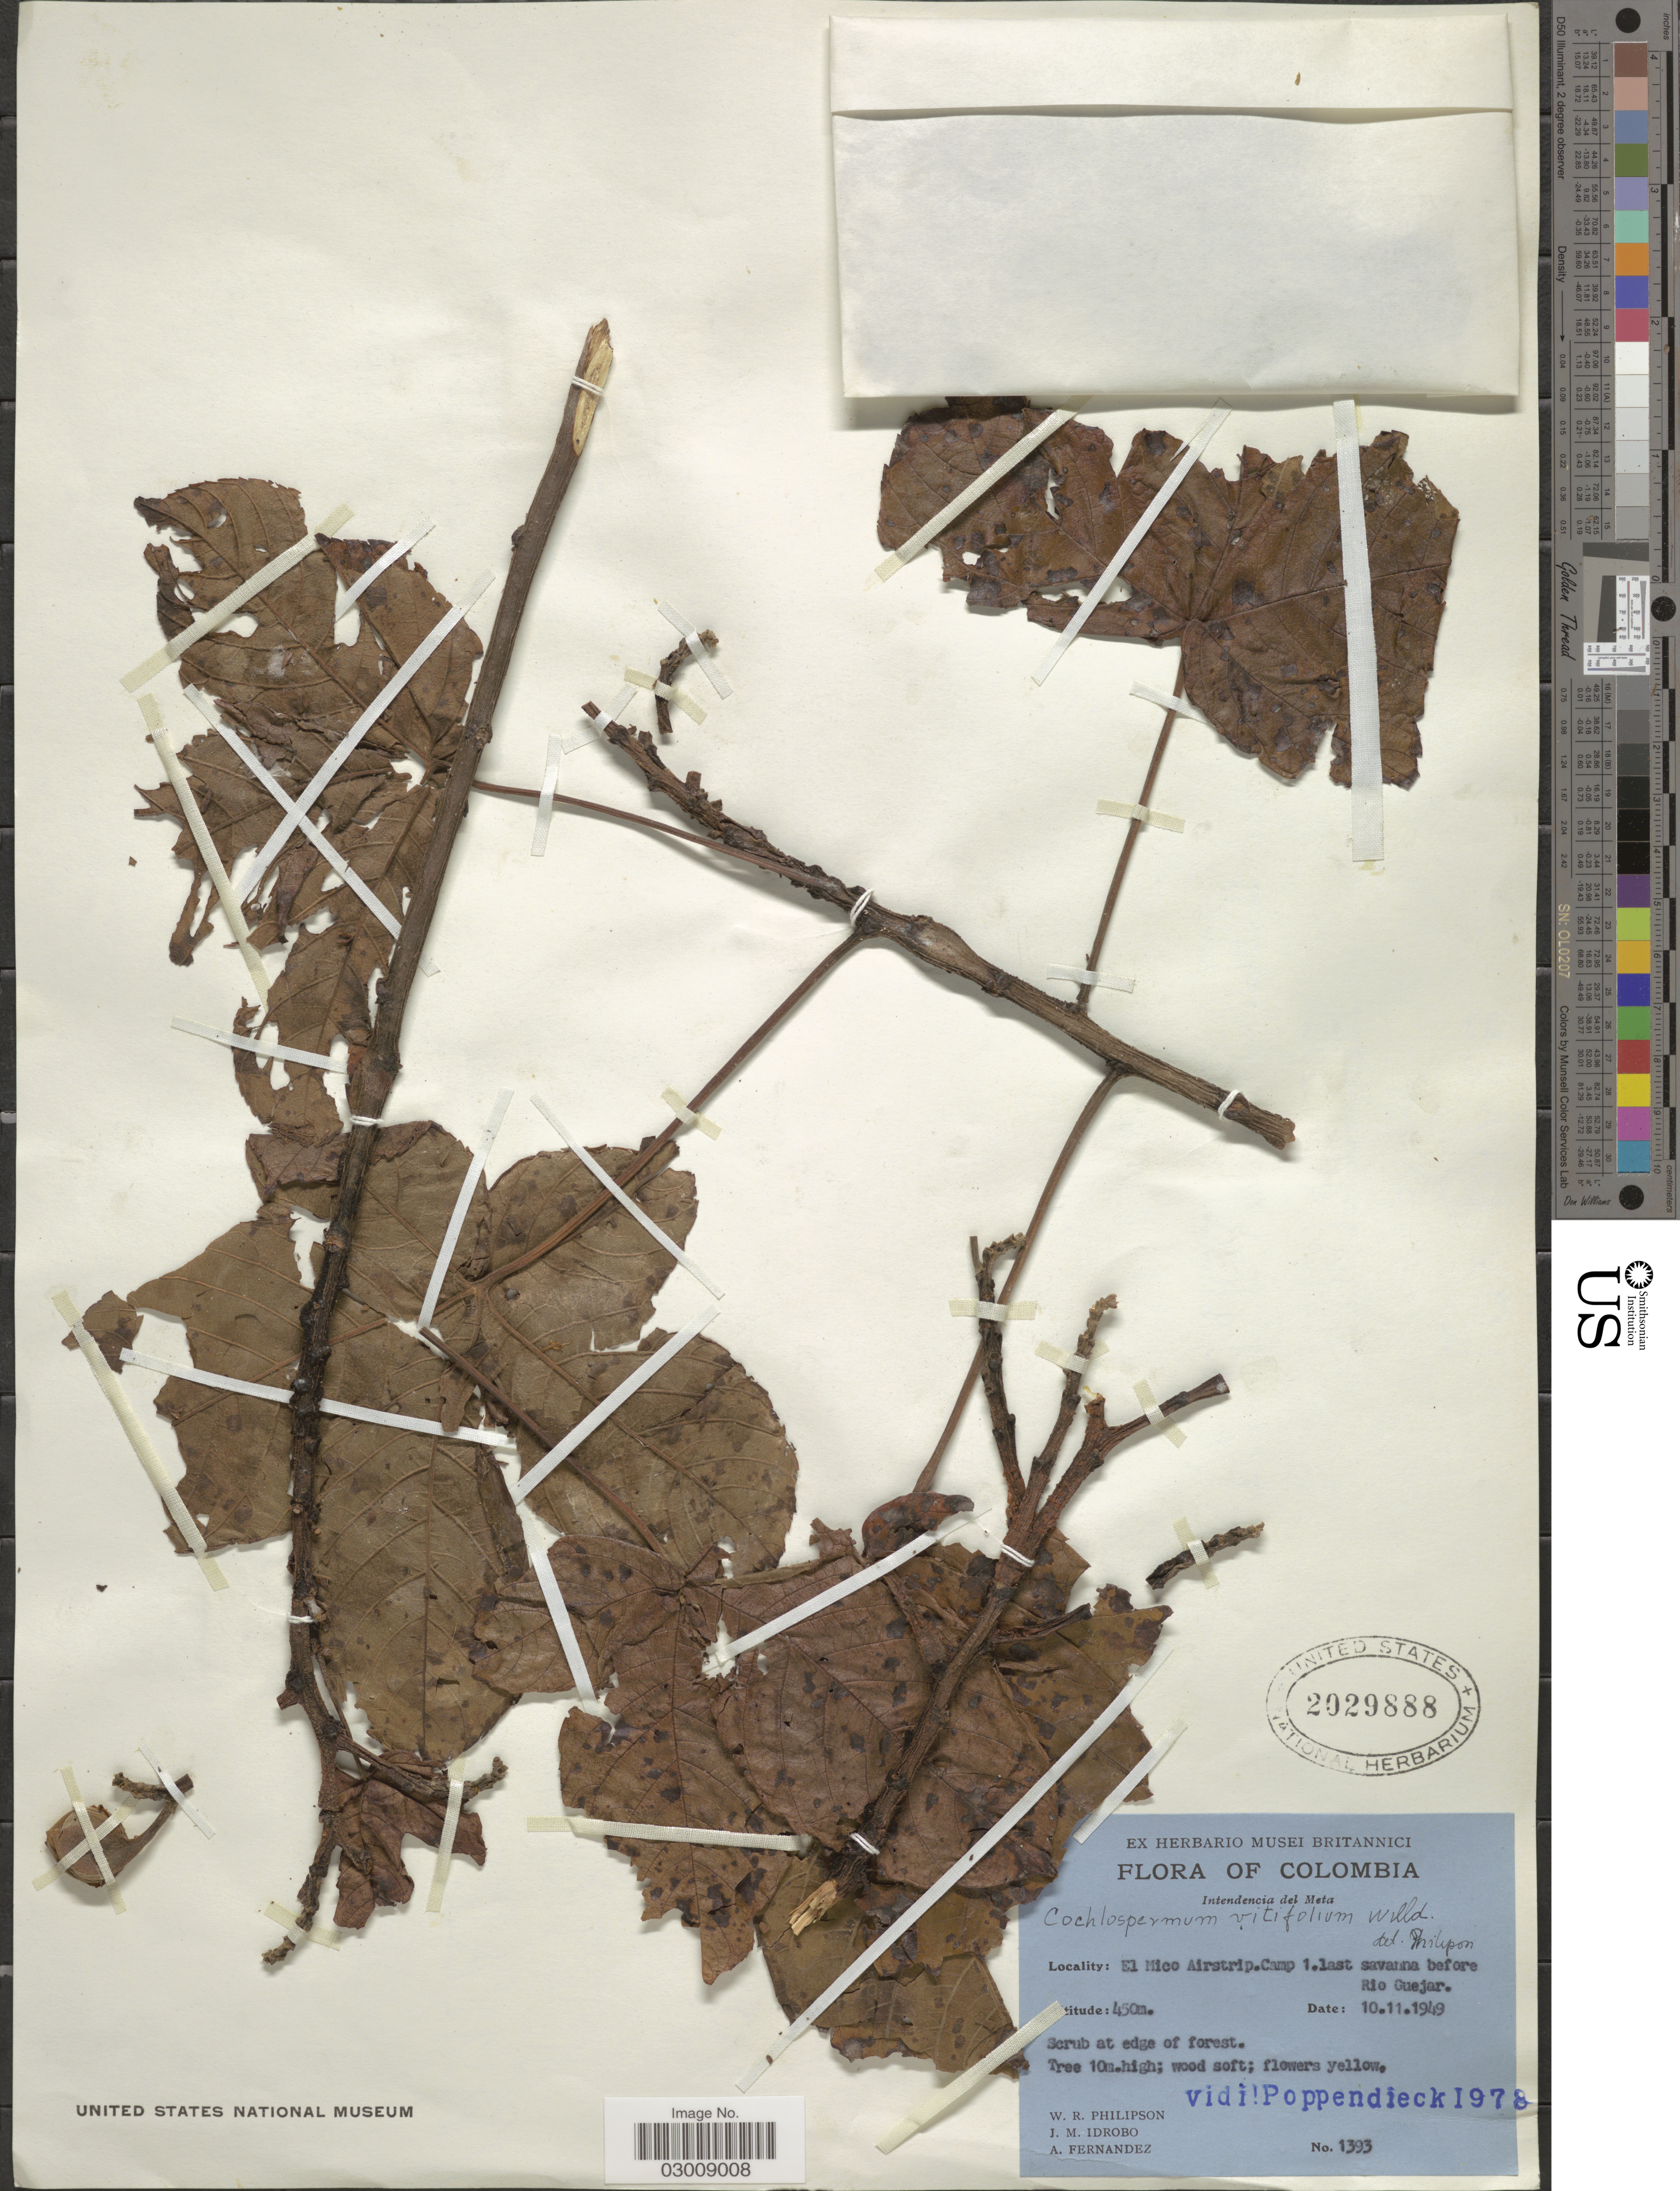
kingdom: Plantae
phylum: Tracheophyta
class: Magnoliopsida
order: Malvales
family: Cochlospermaceae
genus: Cochlospermum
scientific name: Cochlospermum vitifolium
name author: (Willd.) Spreng.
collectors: W. R. Philipson, J. M. Idrobo & A. Fernandez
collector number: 1393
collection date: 1949-11-10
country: Colombia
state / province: Meta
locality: Intendencia del Meta. El Mico Airstrip. Camp 1. last savana before Rio Guejar.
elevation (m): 450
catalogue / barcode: US 2029888